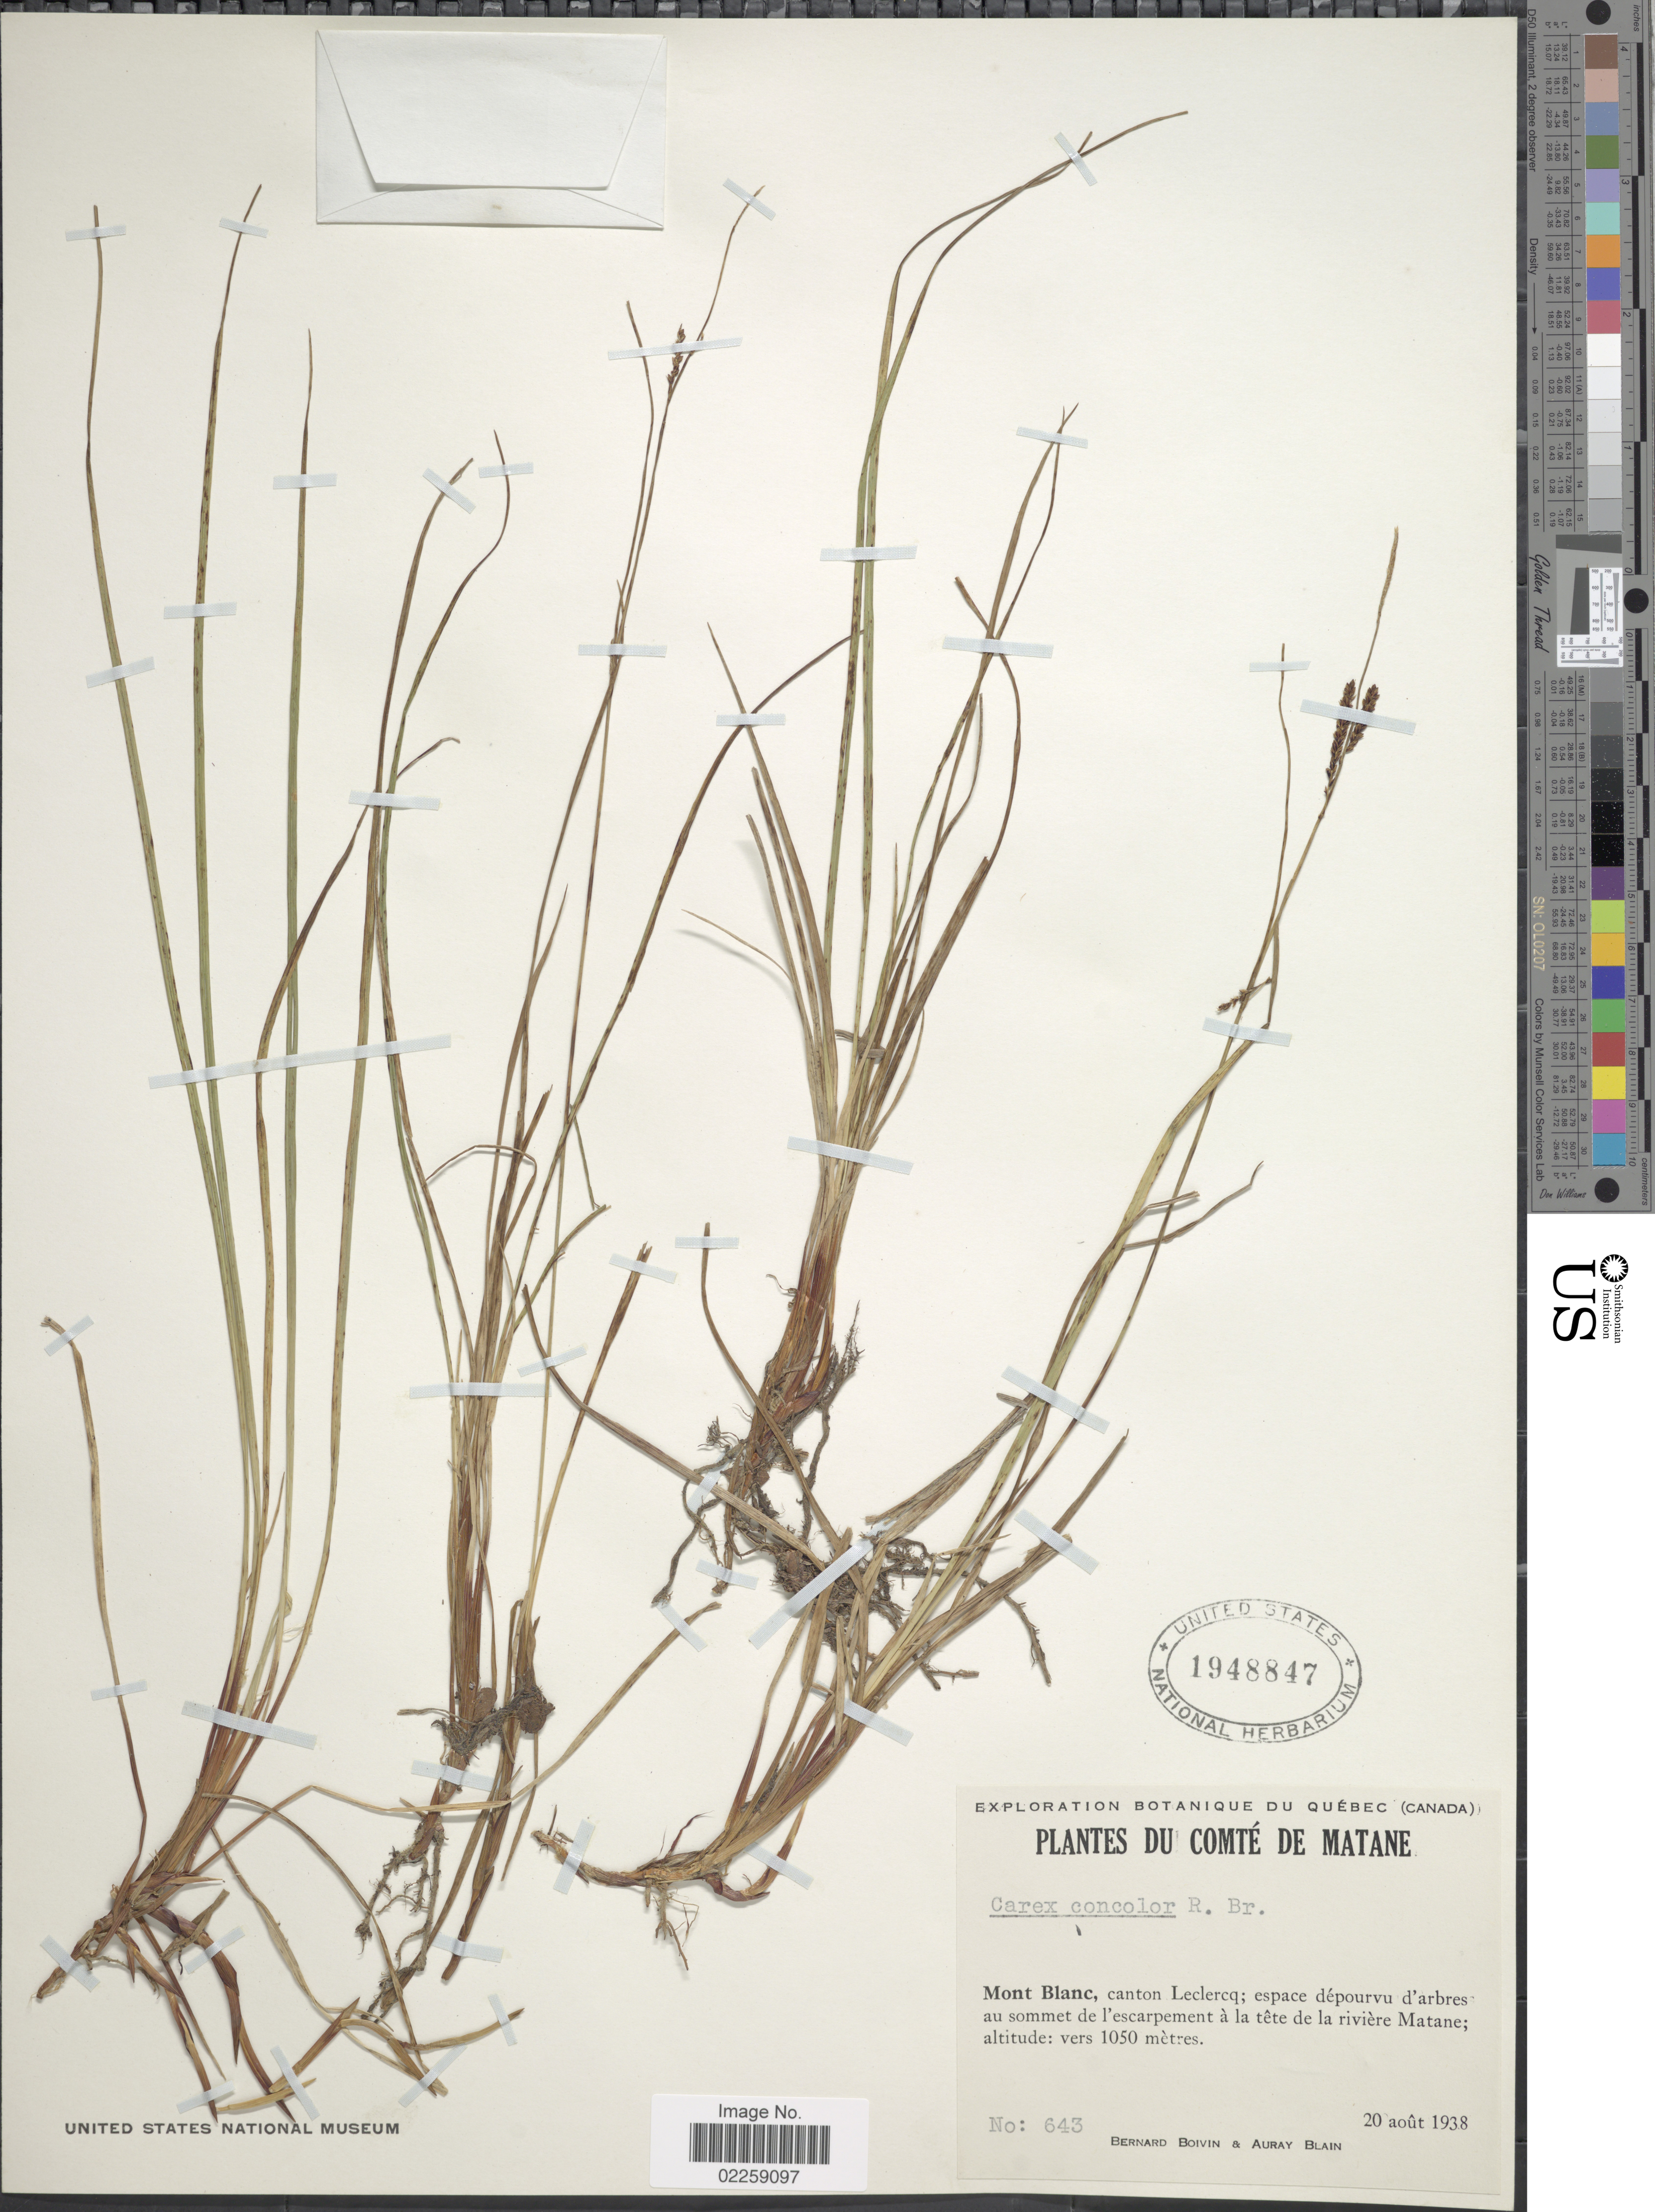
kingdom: Plantae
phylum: Tracheophyta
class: Liliopsida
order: Poales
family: Cyperaceae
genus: Carex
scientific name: Carex bigelowii subsp. bigelowii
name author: Torr. ex Schwein.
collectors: J. R. B. Boivin & A. Blain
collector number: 643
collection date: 1938-08-20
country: Canada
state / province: Quebec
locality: Comte de Matane. Mont Blanc, canton Leclercq; espace depourvu d'arbes au sommet de l'escarpement a la tete de la riviere Matane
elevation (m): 1050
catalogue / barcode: US 1948847